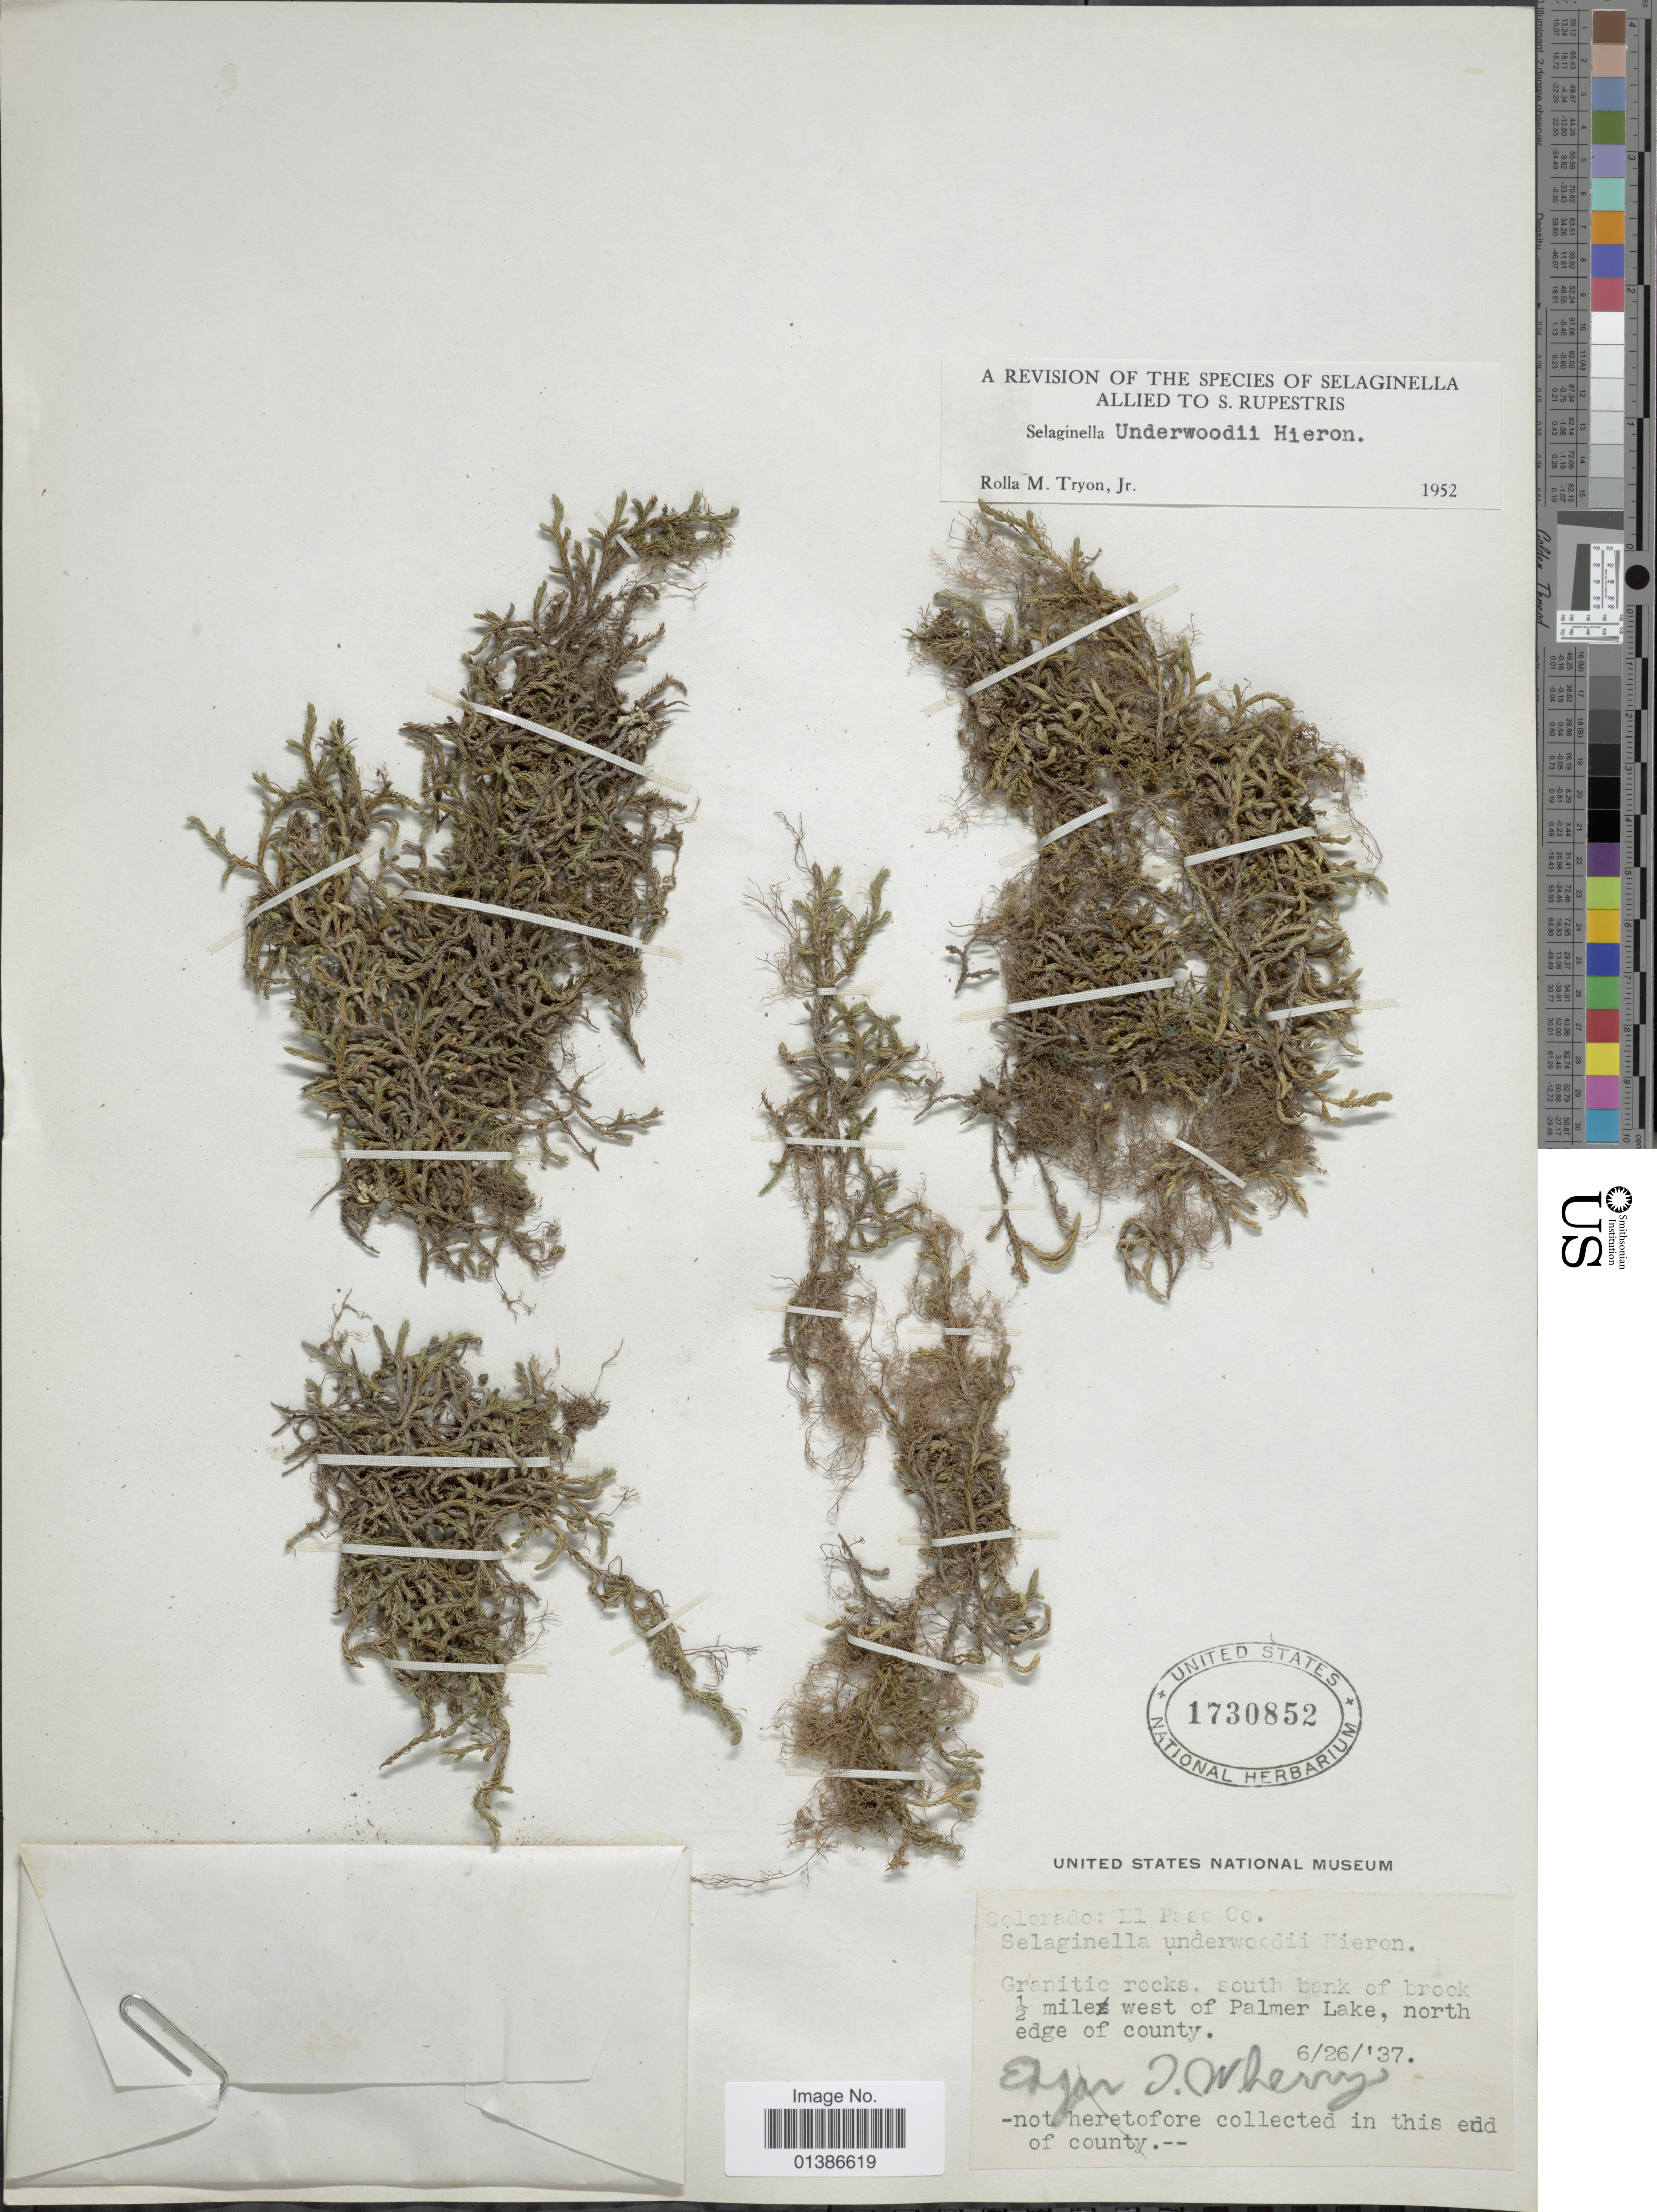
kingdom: Plantae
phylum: Tracheophyta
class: Lycopodiopsida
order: Selaginellales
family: Selaginellaceae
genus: Selaginella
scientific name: Selaginella underwoodii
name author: Hieron.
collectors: E. T. Wherry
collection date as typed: Transcribed d/m/y: 26/6/37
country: United States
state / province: Colorado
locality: El Paso Co. Granite rocks, south bank of brook ½ mile west of Palmer Lake, north edge of county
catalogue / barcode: US 1730852